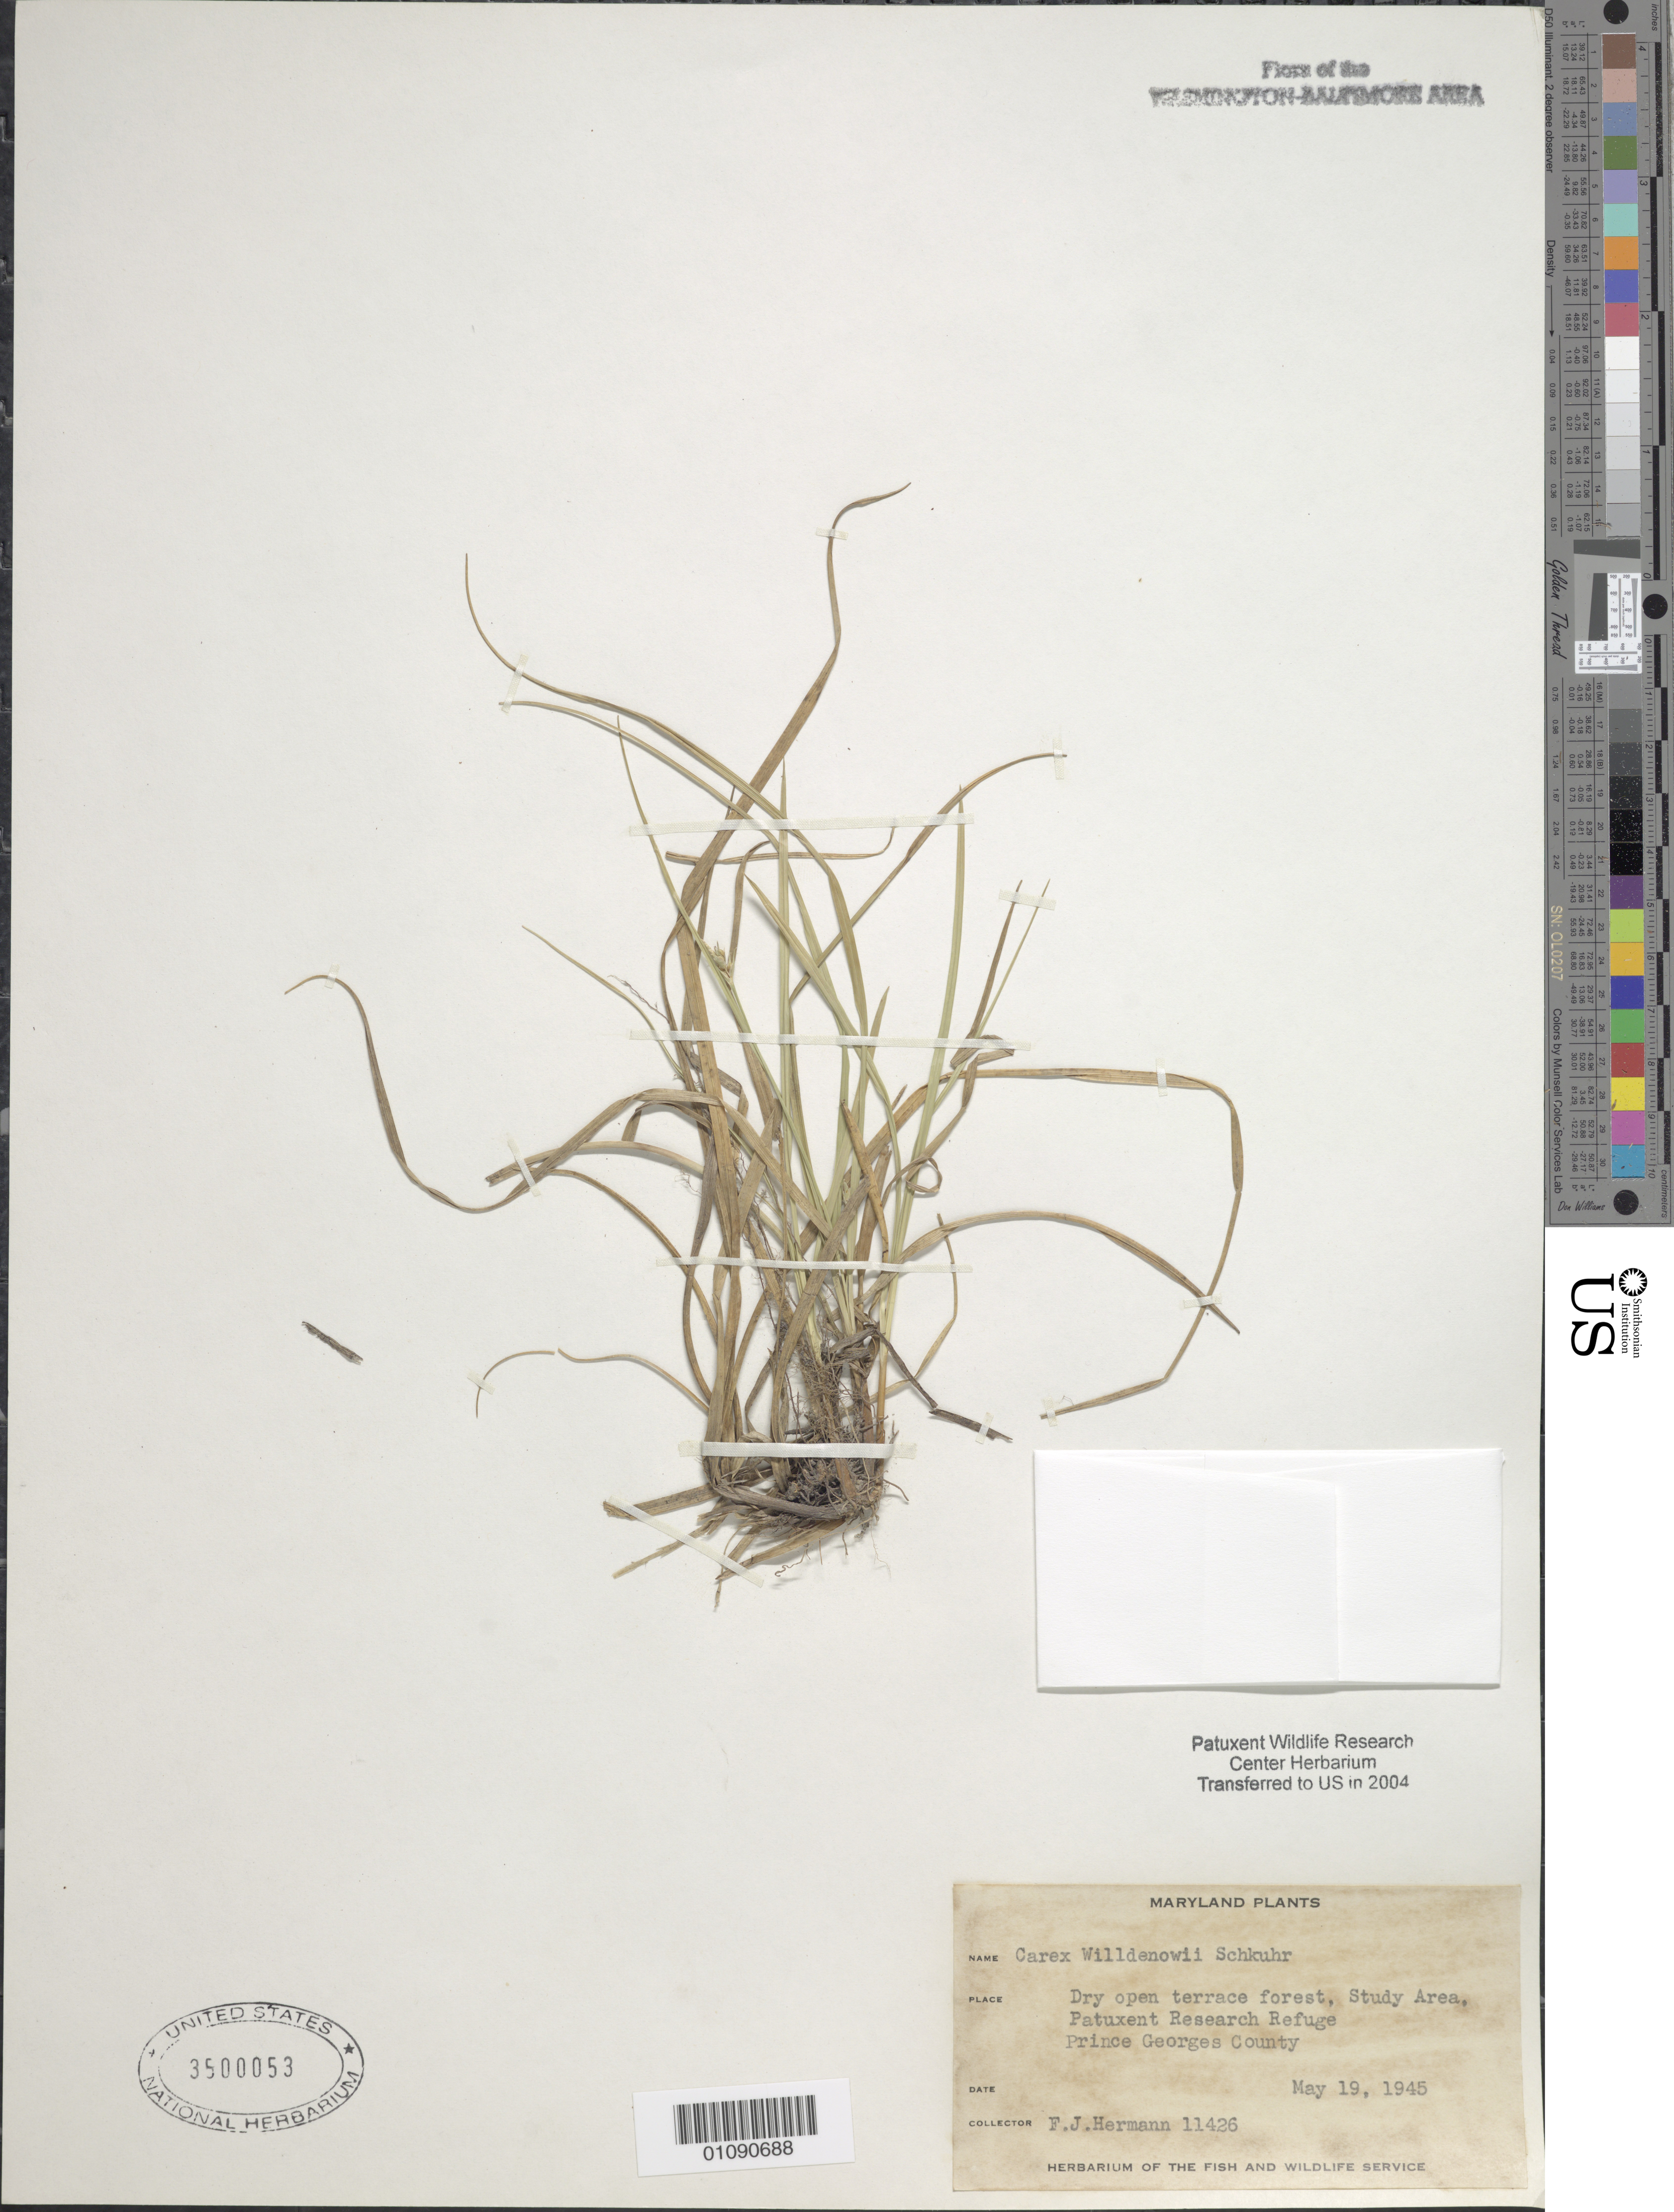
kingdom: Plantae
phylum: Tracheophyta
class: Liliopsida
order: Poales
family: Cyperaceae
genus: Carex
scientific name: Carex willdenowii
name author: Willd.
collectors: F. J. Hermann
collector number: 11426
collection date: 1945-05-19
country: United States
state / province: Maryland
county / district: Prince George's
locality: Patuxent Wildlife Refuge, study area.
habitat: Dry open terrace forest.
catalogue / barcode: US 3500053